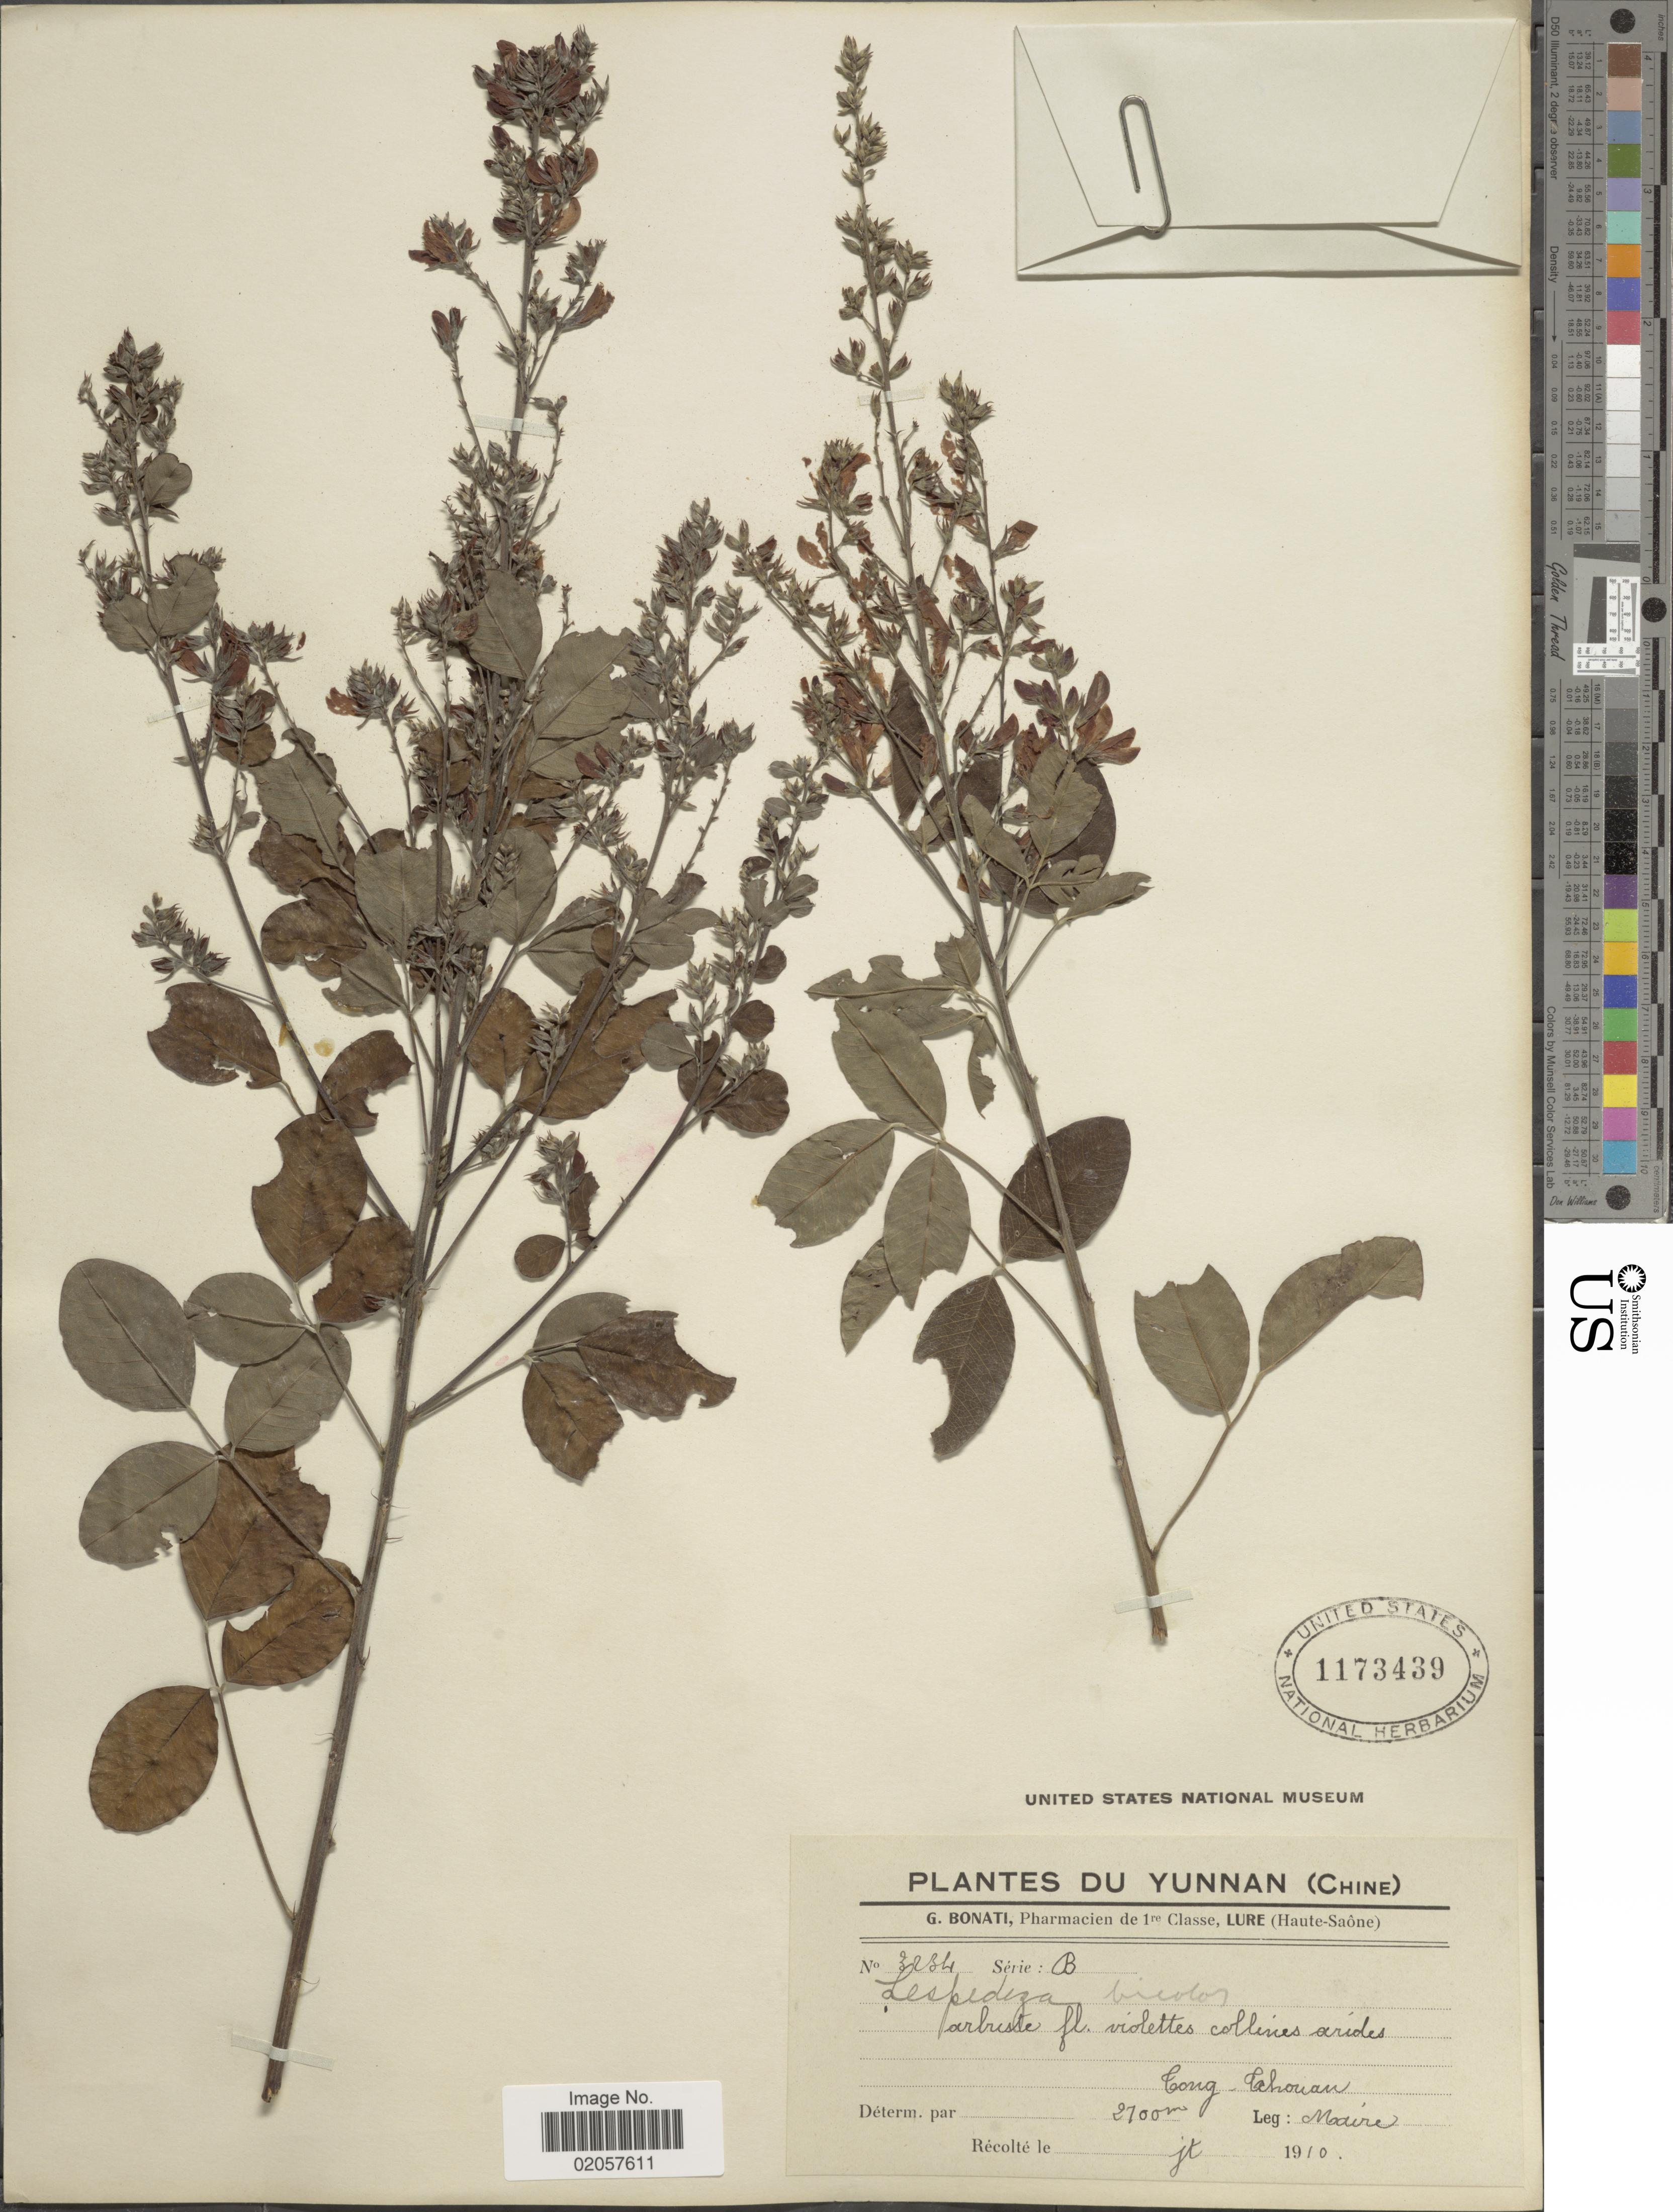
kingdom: Plantae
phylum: Tracheophyta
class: Magnoliopsida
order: Fabales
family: Fabaceae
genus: Lespedeza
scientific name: Lespedeza bicolor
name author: Turcz.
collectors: G. Bonati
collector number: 3234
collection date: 1910-07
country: China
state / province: Yunnan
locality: Tong-Tahouan [interpreted]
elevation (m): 2700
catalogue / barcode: US 1173439